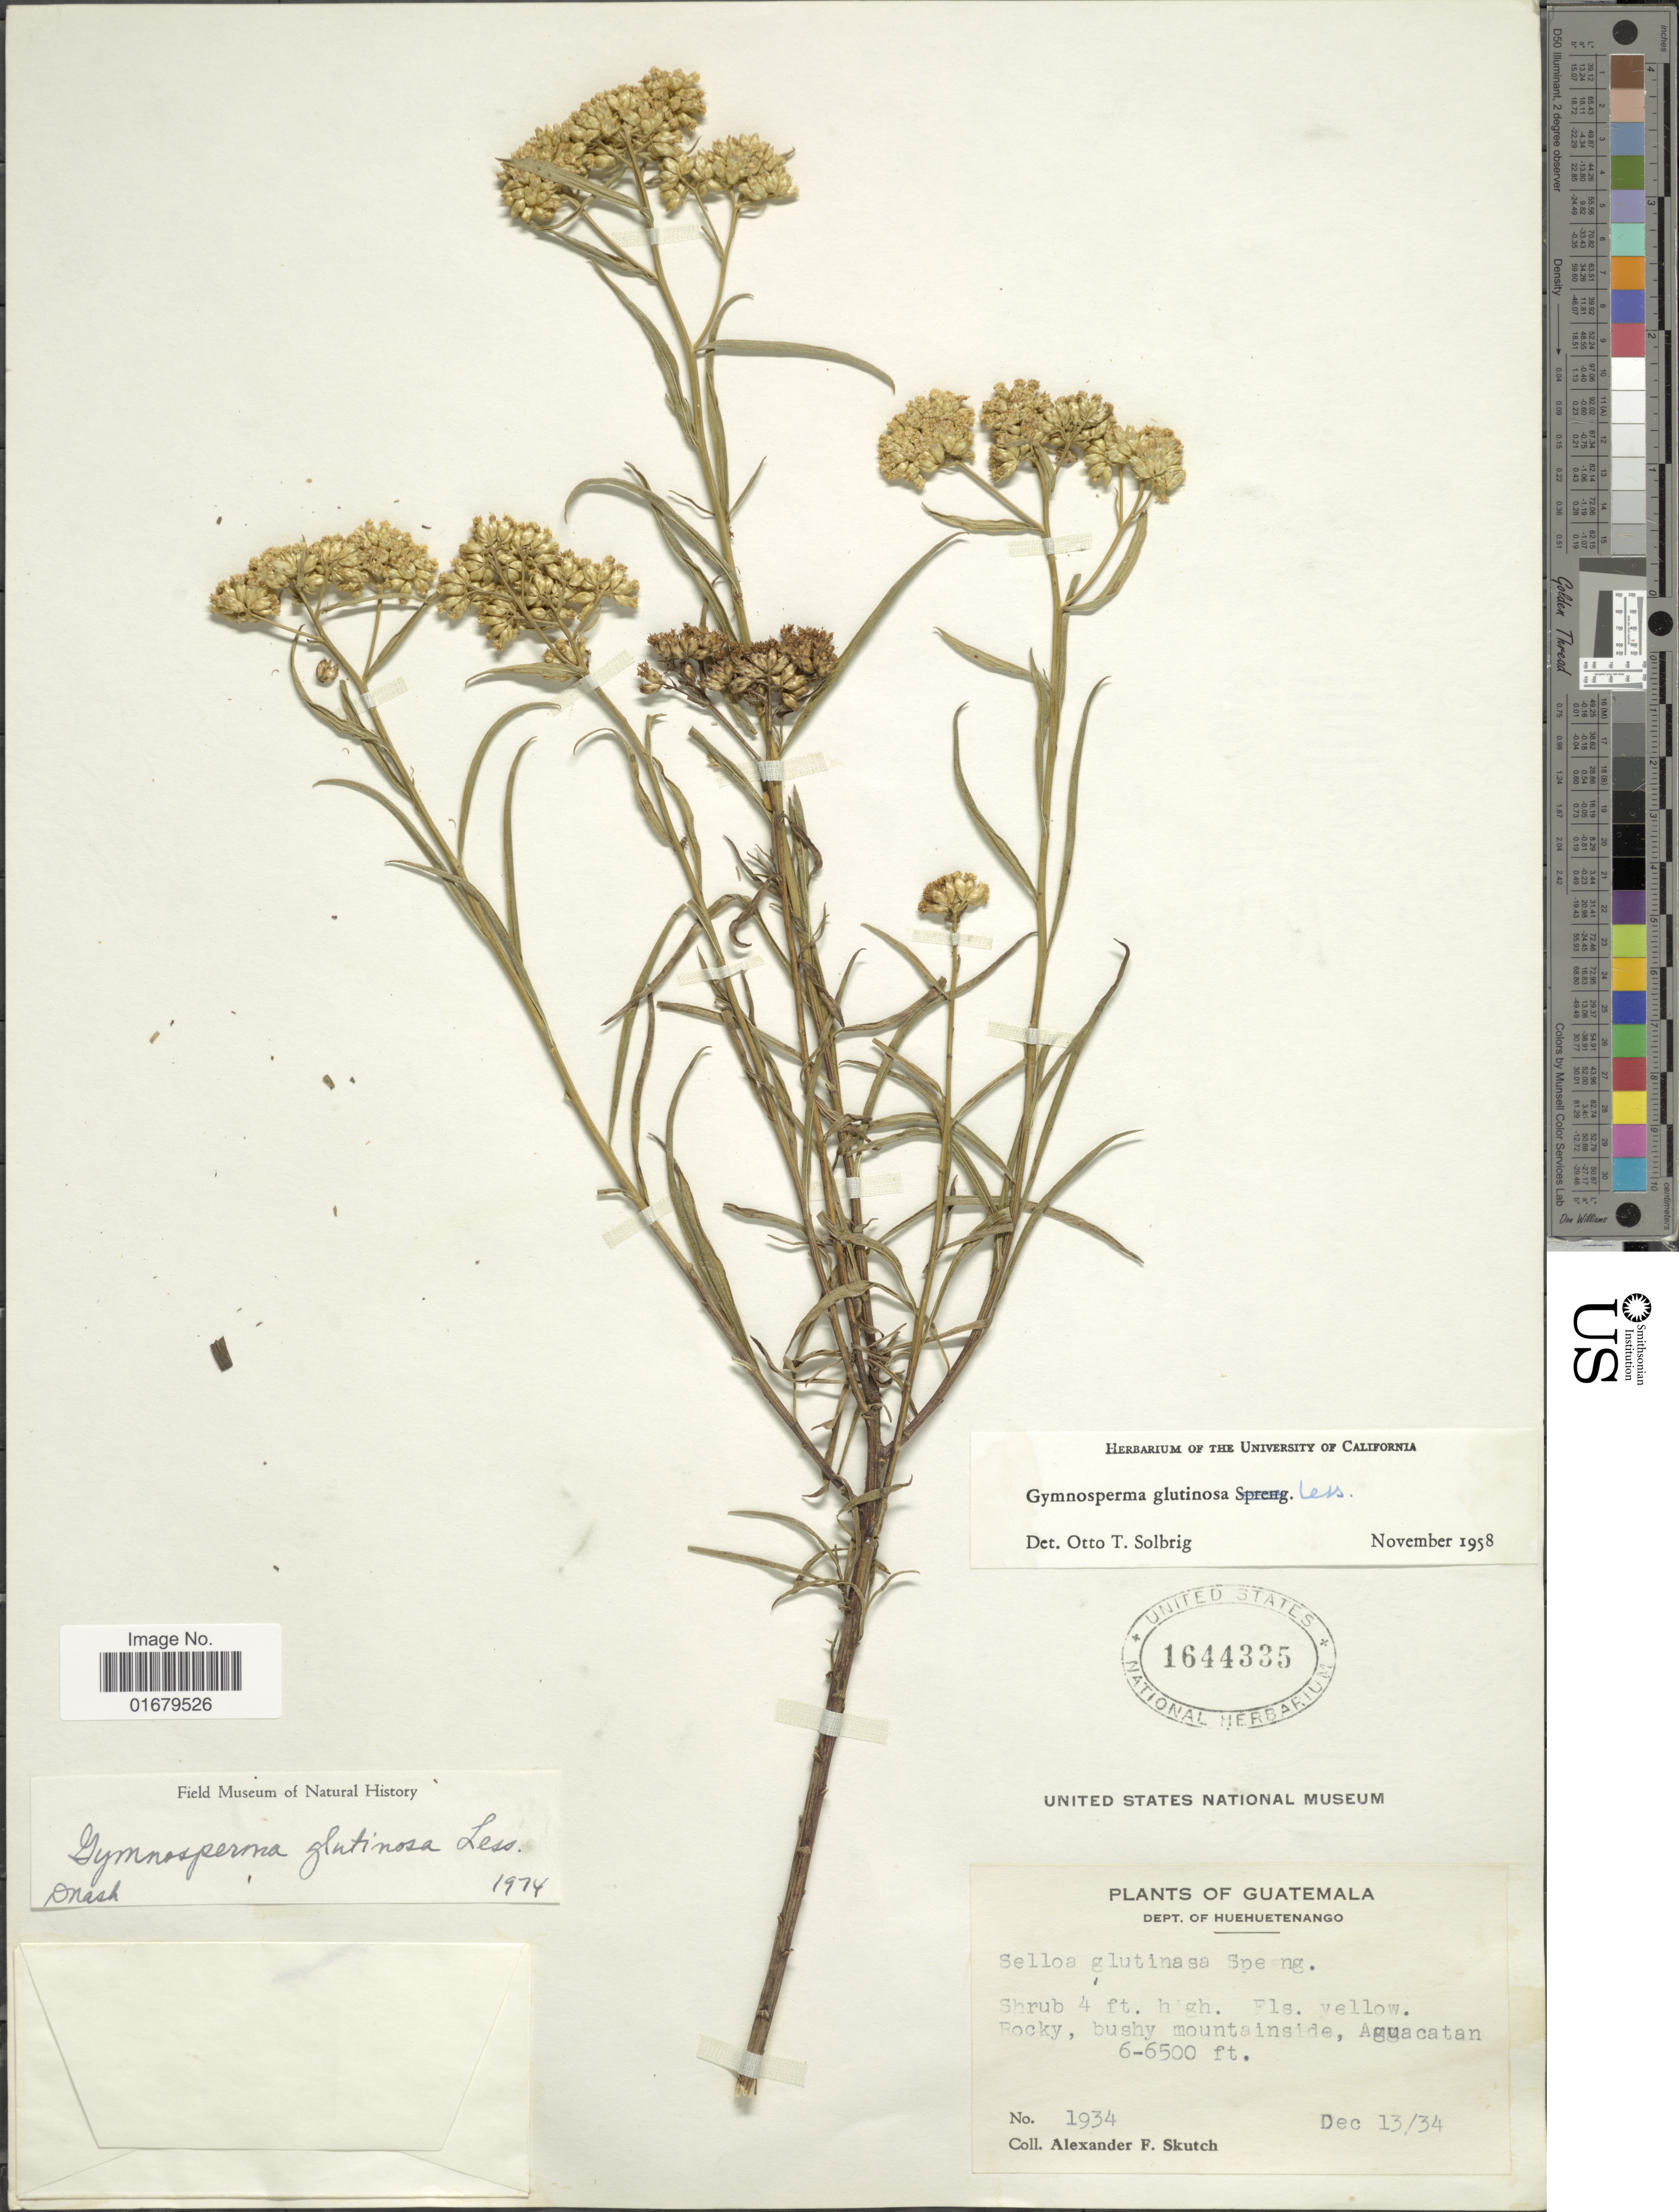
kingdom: Plantae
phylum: Tracheophyta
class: Magnoliopsida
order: Asterales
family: Asteraceae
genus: Gymnosperma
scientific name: Gymnosperma glutinosum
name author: (Spreng.) Less.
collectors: A. F. Skutch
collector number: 1934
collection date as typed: Transcribed d/m/y: 13/12/34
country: Guatemala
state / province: Huehuetenango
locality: Rocky, bushy mountainside, Aguacatan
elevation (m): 1829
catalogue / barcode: US 1644335